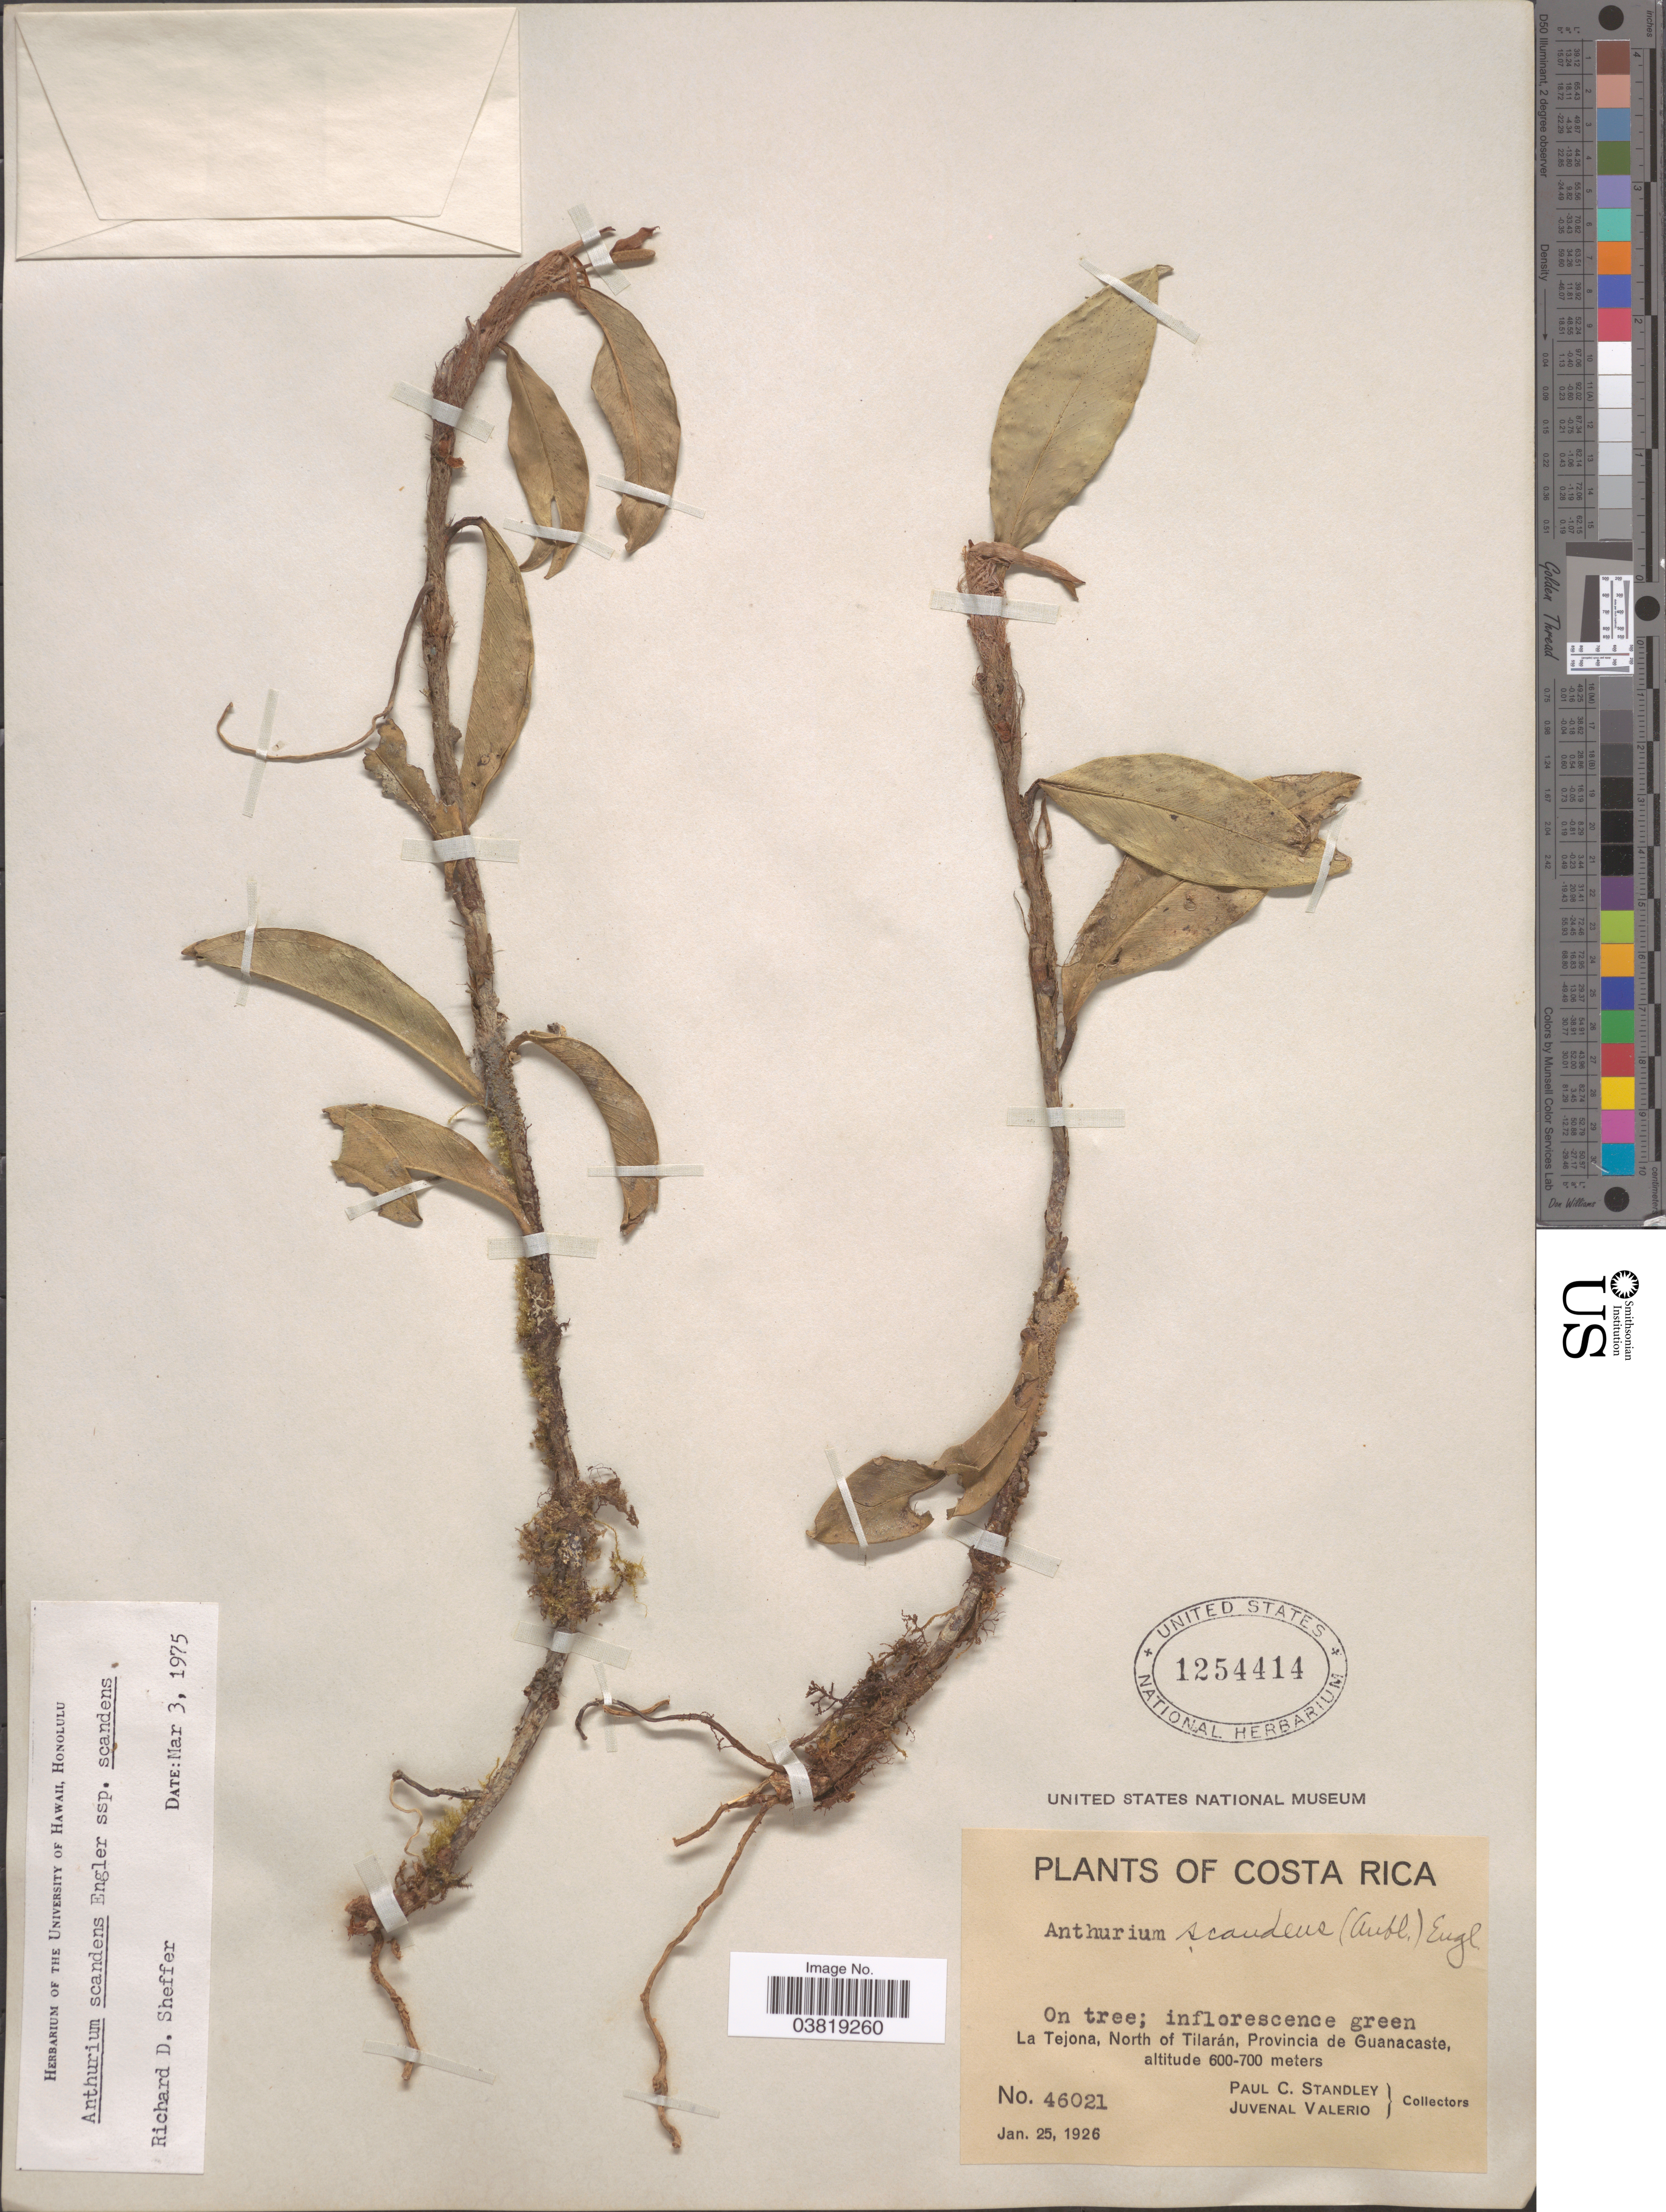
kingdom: Plantae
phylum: Tracheophyta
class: Liliopsida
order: Alismatales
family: Araceae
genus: Anthurium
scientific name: Anthurium scandens var. scandens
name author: (Aubl.) Engl.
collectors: P. C. Standley & J. Valerio R.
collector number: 46021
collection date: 1926-01-25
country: Costa Rica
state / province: Guanacaste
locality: La Tejona, North of Tilarán.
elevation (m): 600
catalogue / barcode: US 1254414